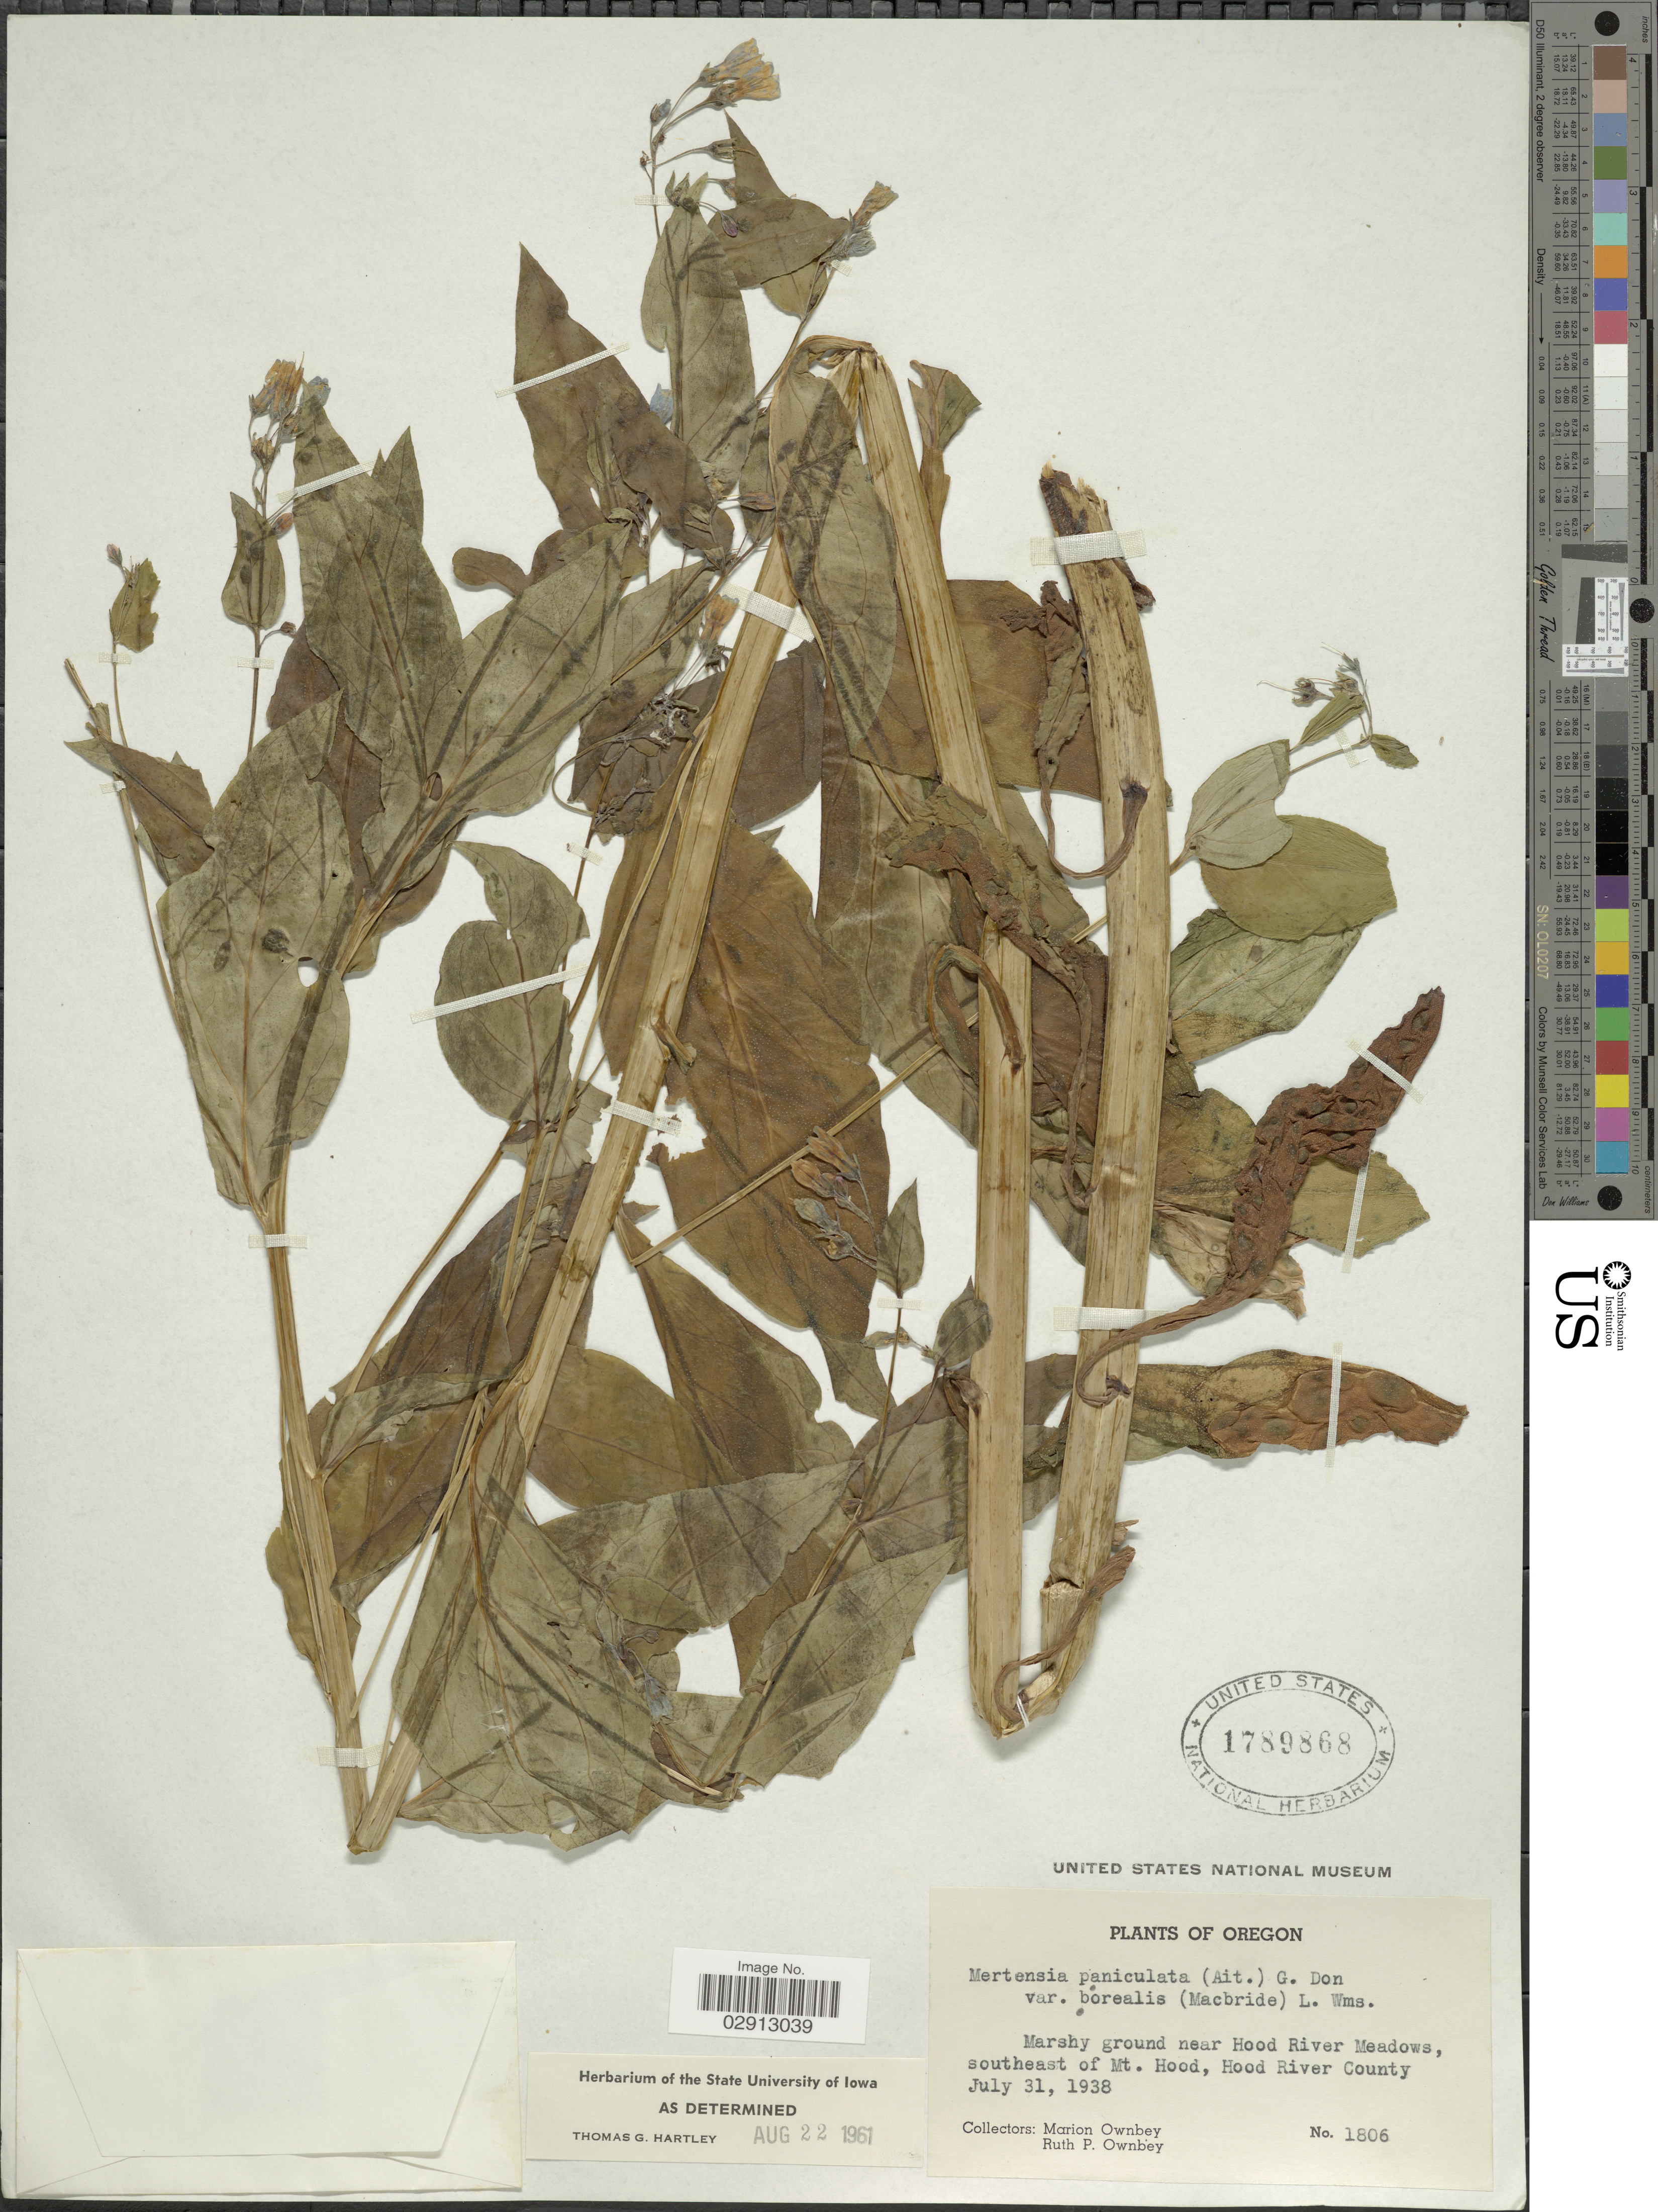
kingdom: Plantae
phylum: Tracheophyta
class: Magnoliopsida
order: Boraginales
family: Boraginaceae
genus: Mertensia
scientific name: Mertensia paniculata var. borealis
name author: (J.F. Macbr.) L.O. Williams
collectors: M. Ownbey & R. Ownbey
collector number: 1806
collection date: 1938-07-31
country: United States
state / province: Oregon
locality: Near Hood River Meadows, southeast of Mt. Hood, Hood River County.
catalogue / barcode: US 1789868